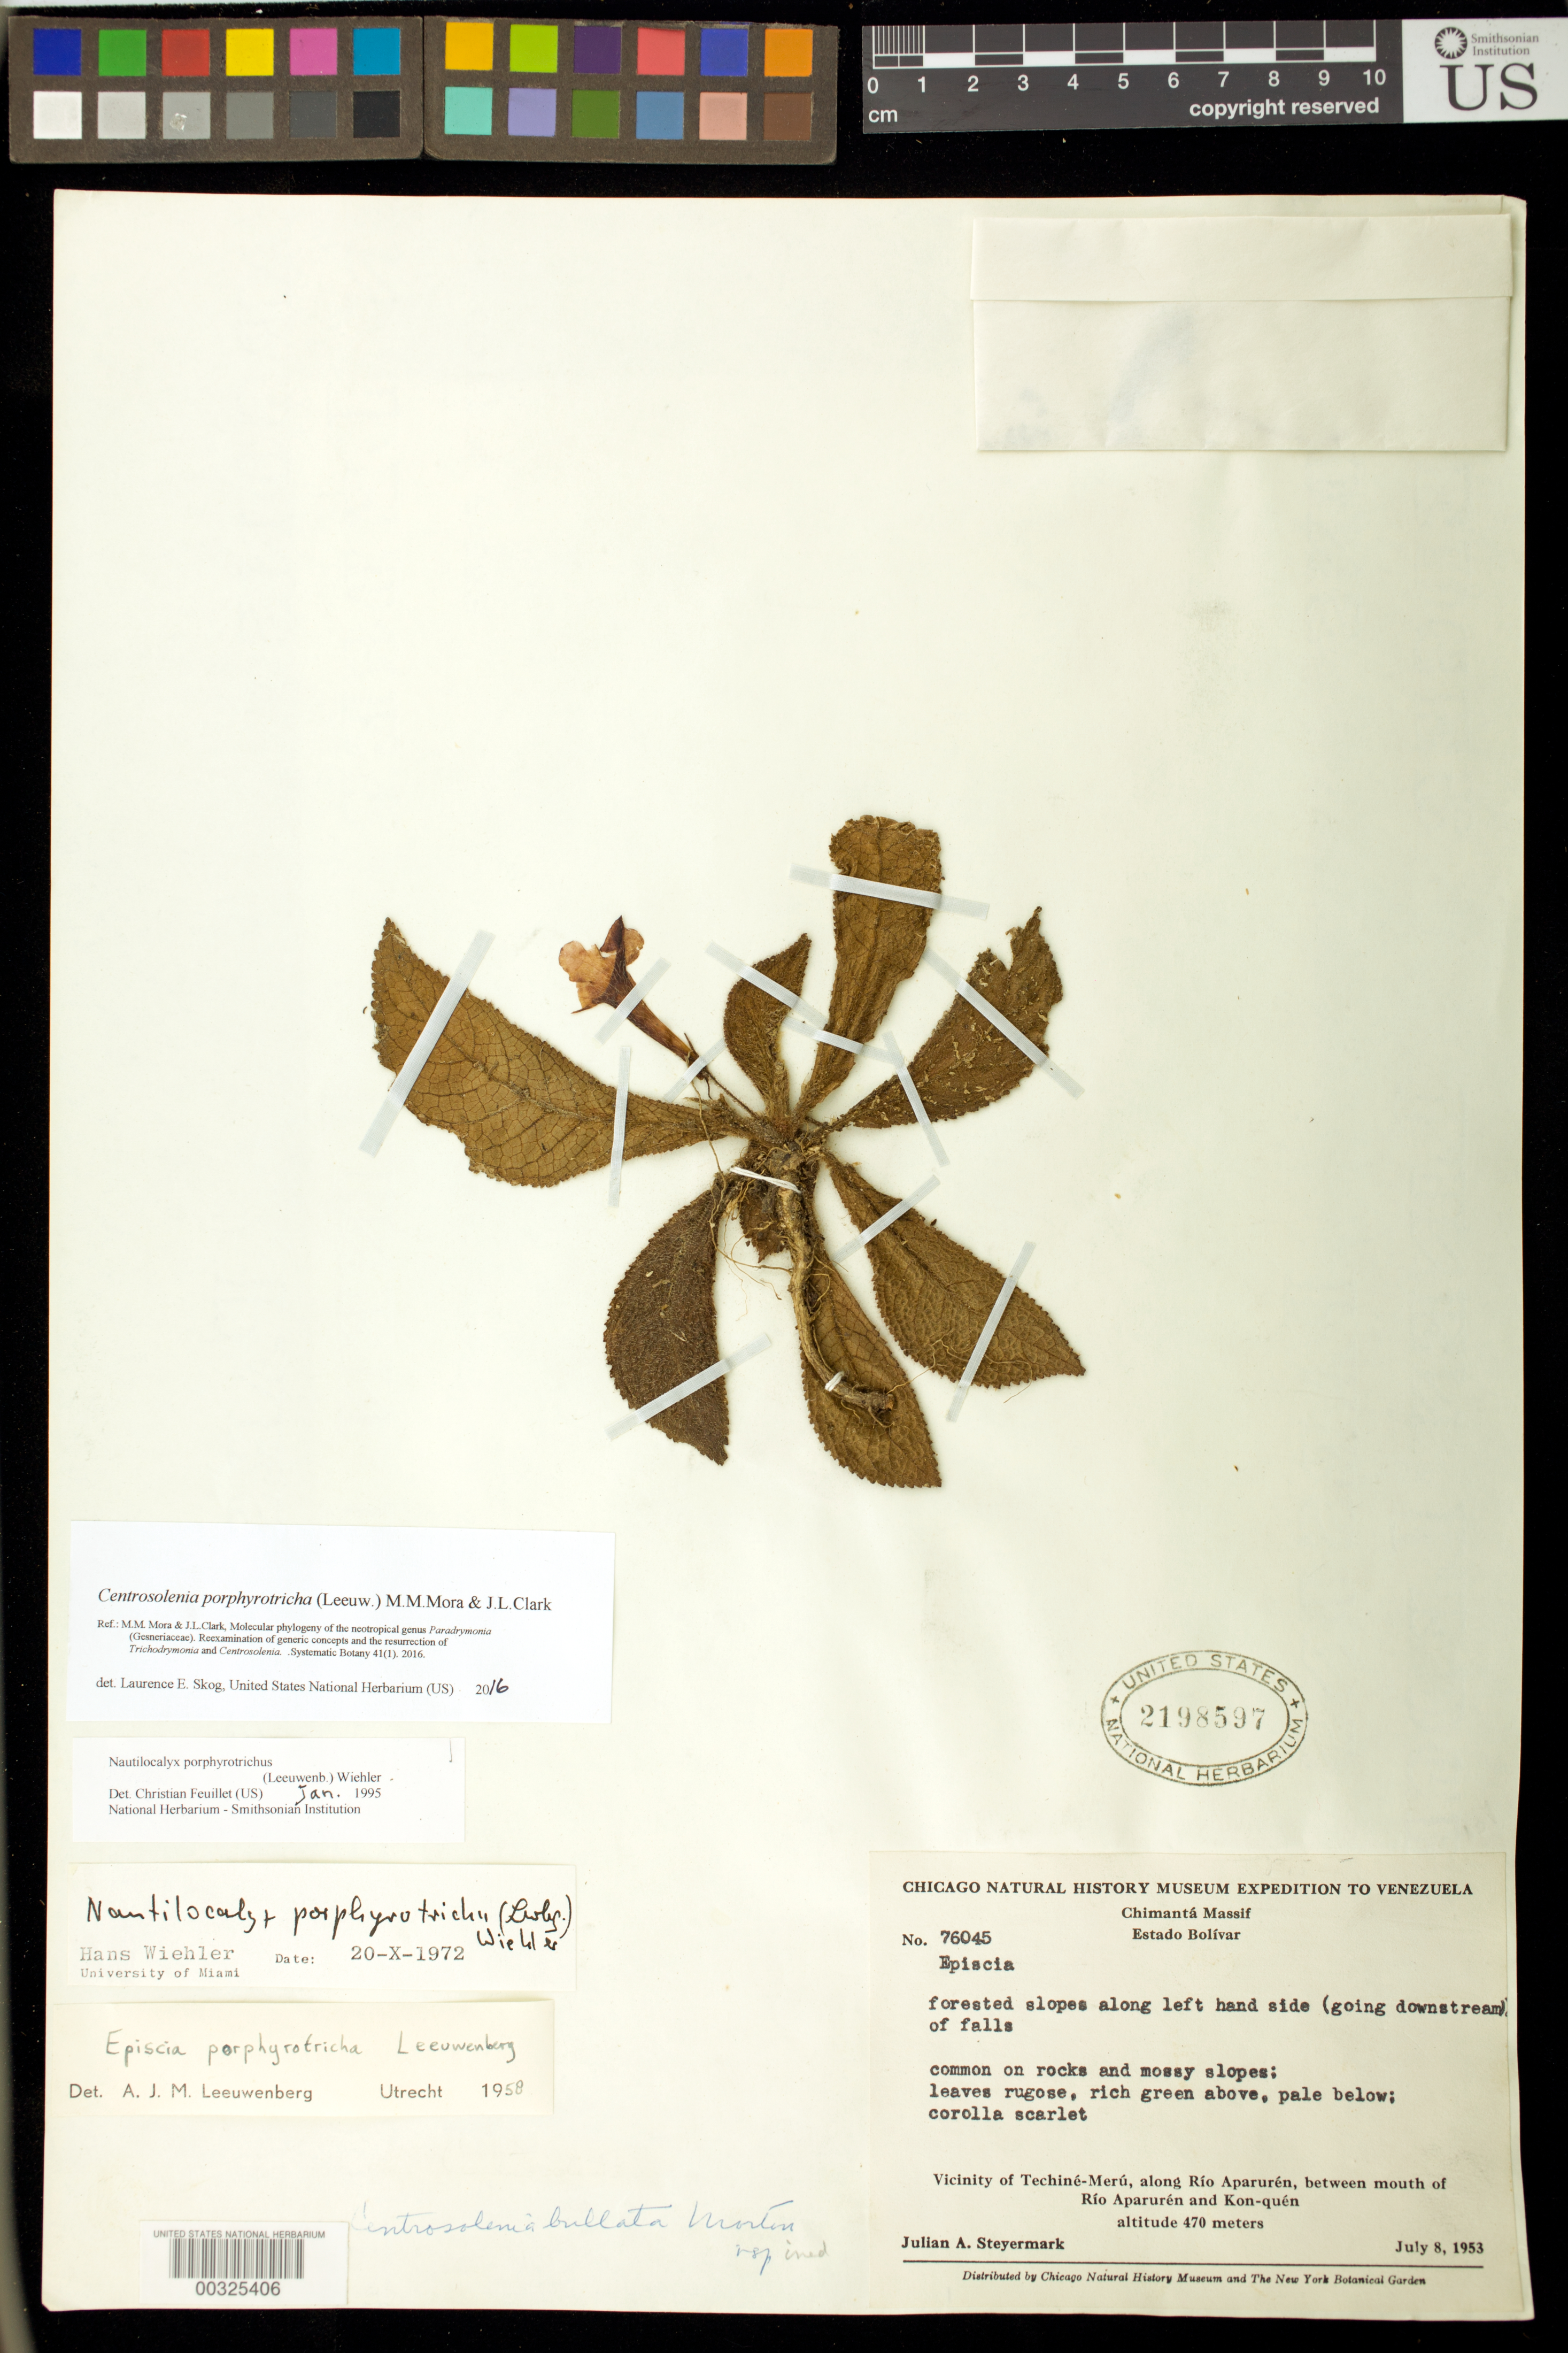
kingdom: Plantae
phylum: Tracheophyta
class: Magnoliopsida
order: Lamiales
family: Gesneriaceae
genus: Centrosolenia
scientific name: Centrosolenia porphyrotricha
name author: (Leeuw.) M.M. Mora & J.L. Clark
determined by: Skog, Laurence E.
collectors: J. Steyermark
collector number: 76045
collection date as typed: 08 Jul 1953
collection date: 1953-07-08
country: Venezuela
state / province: Bolívar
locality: Chimantá Massif, vicinity of Techiné-Merú, along Rio Aparurén, between mouth of Rio Aparurén and Kon-quén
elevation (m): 470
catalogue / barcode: US 2198597